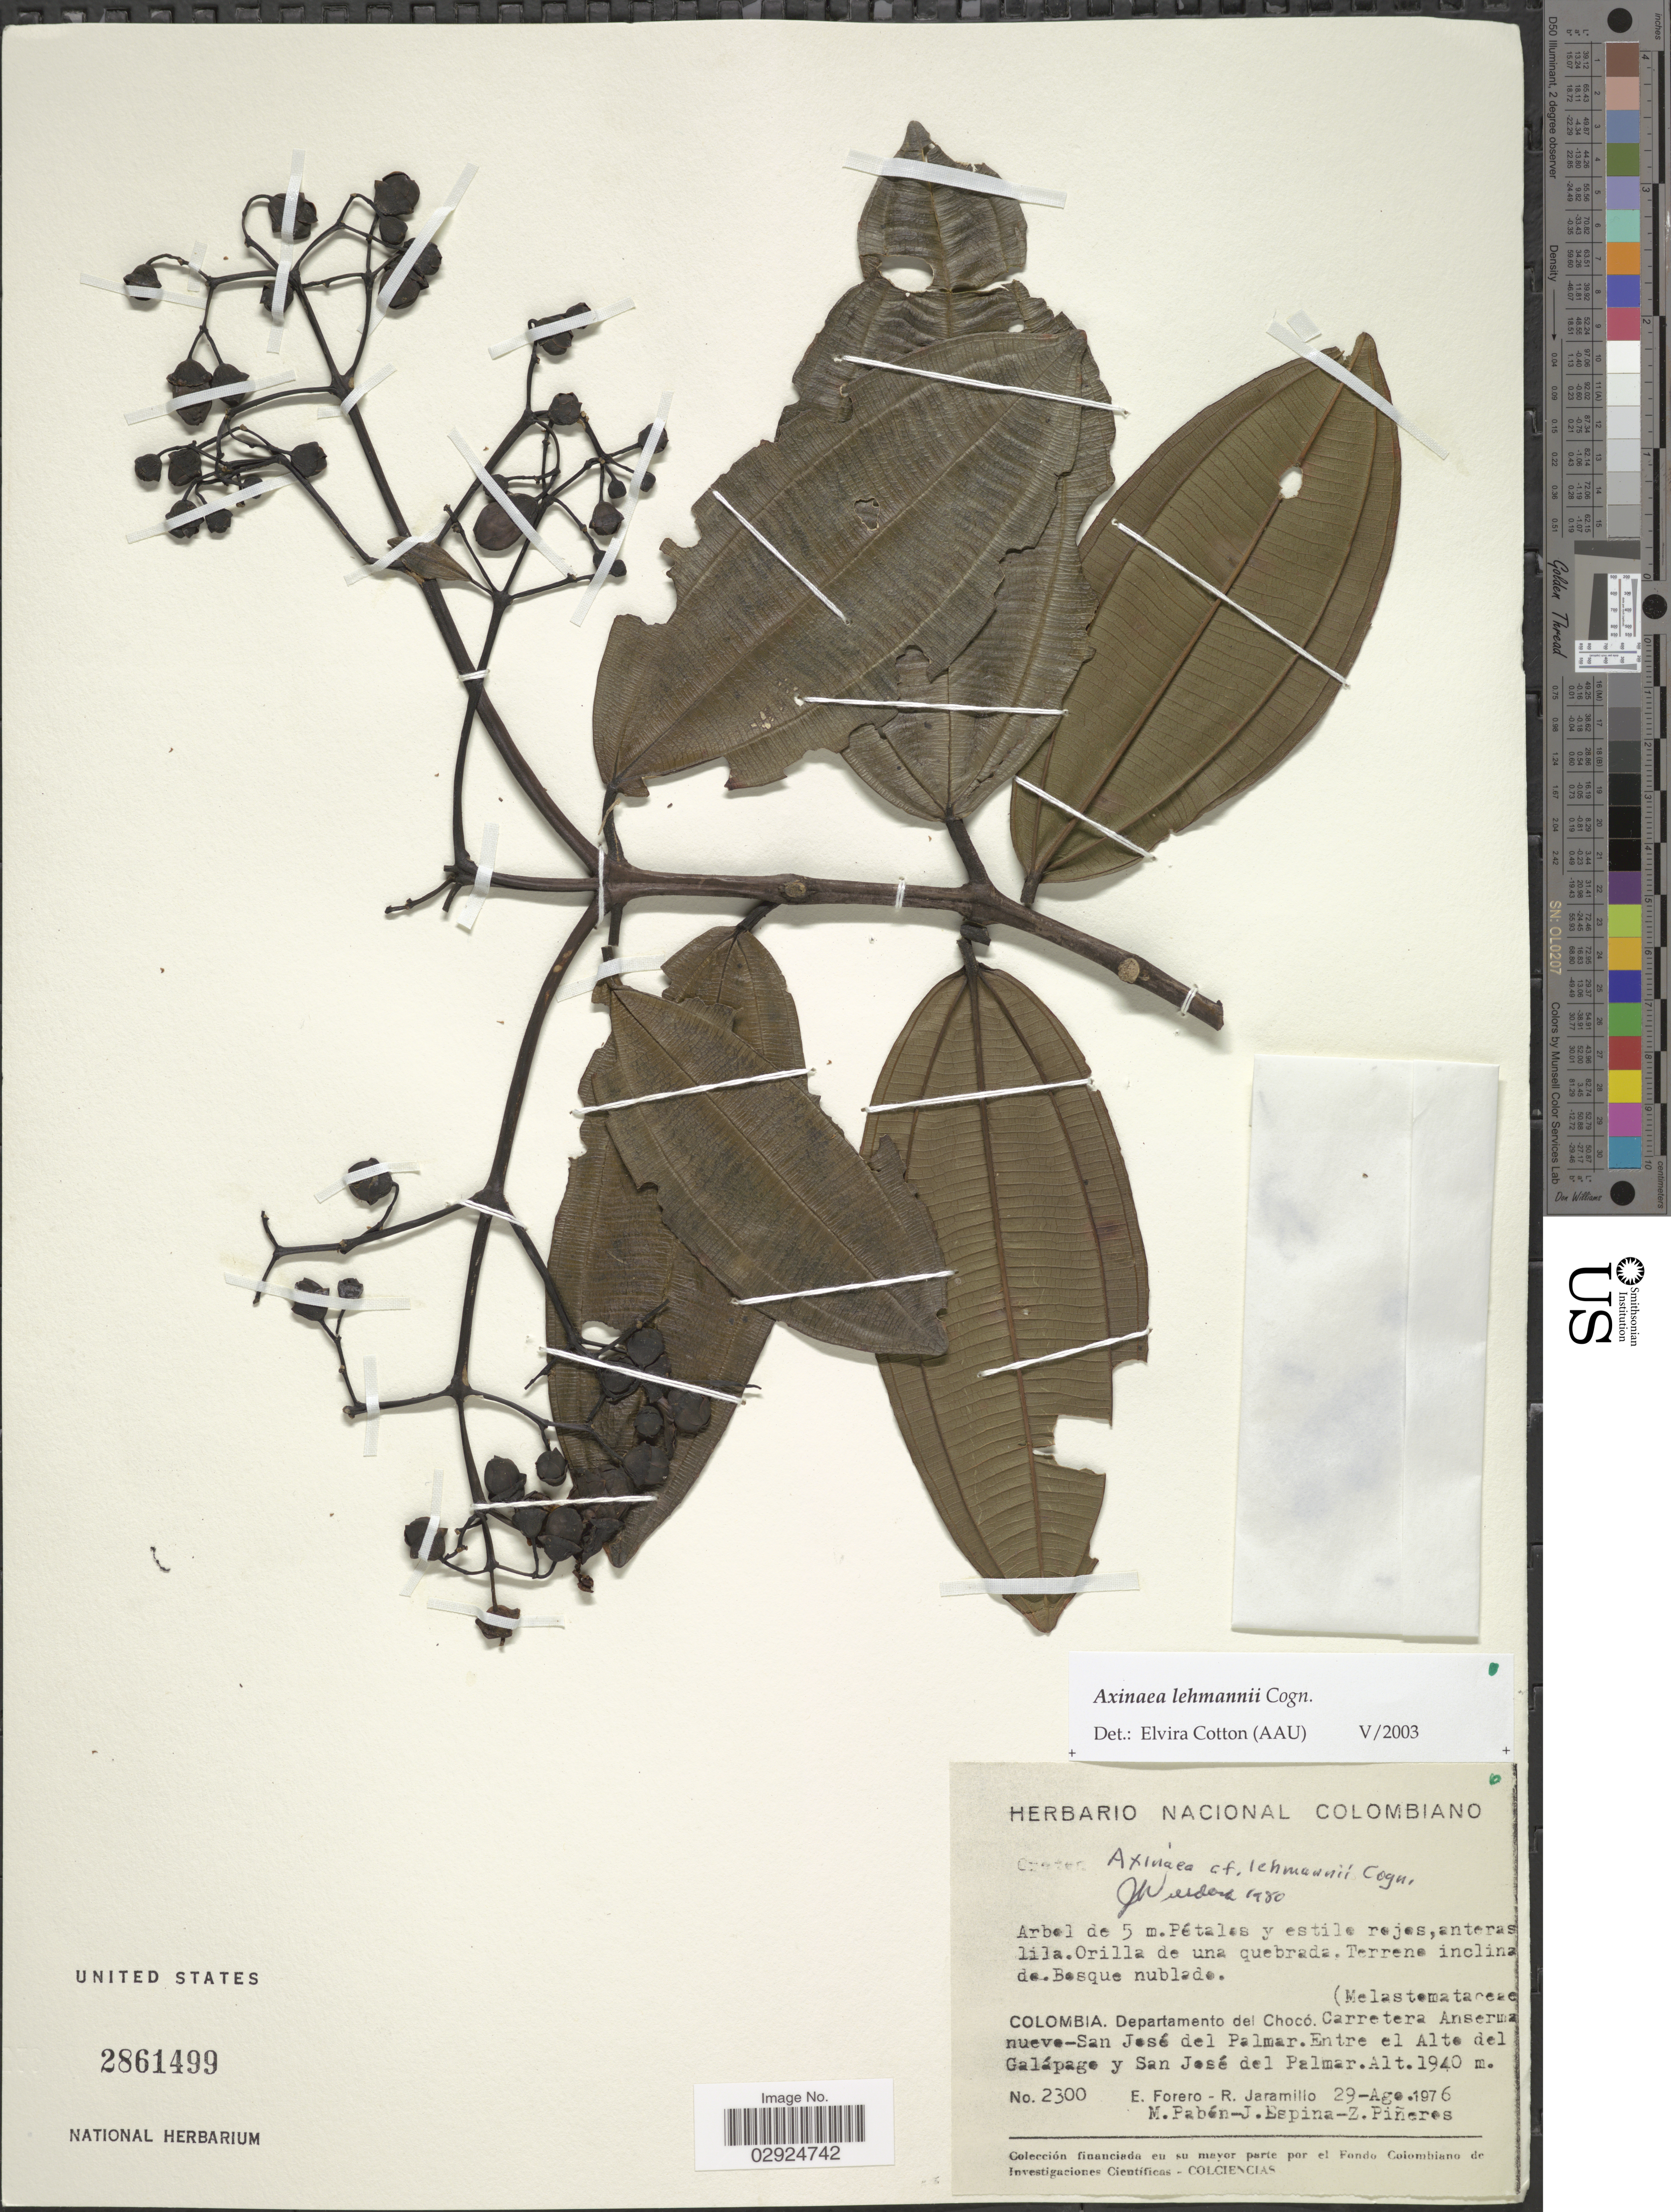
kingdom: Plantae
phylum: Tracheophyta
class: Magnoliopsida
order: Myrtales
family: Melastomataceae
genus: Axinaea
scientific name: Axinaea lehmannii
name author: Cogn.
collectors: E. Forero, R. Jaramillo, M. Pabon, J. Espina & Z. Piñeros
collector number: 2300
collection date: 1976-08-29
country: Colombia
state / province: Chocó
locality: Departamento del Chocó. Carretera Ansermanuevo-San José del Palmar. Entre el Alto del Galápago y San José del Palmar.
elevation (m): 1940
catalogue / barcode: US 2861499